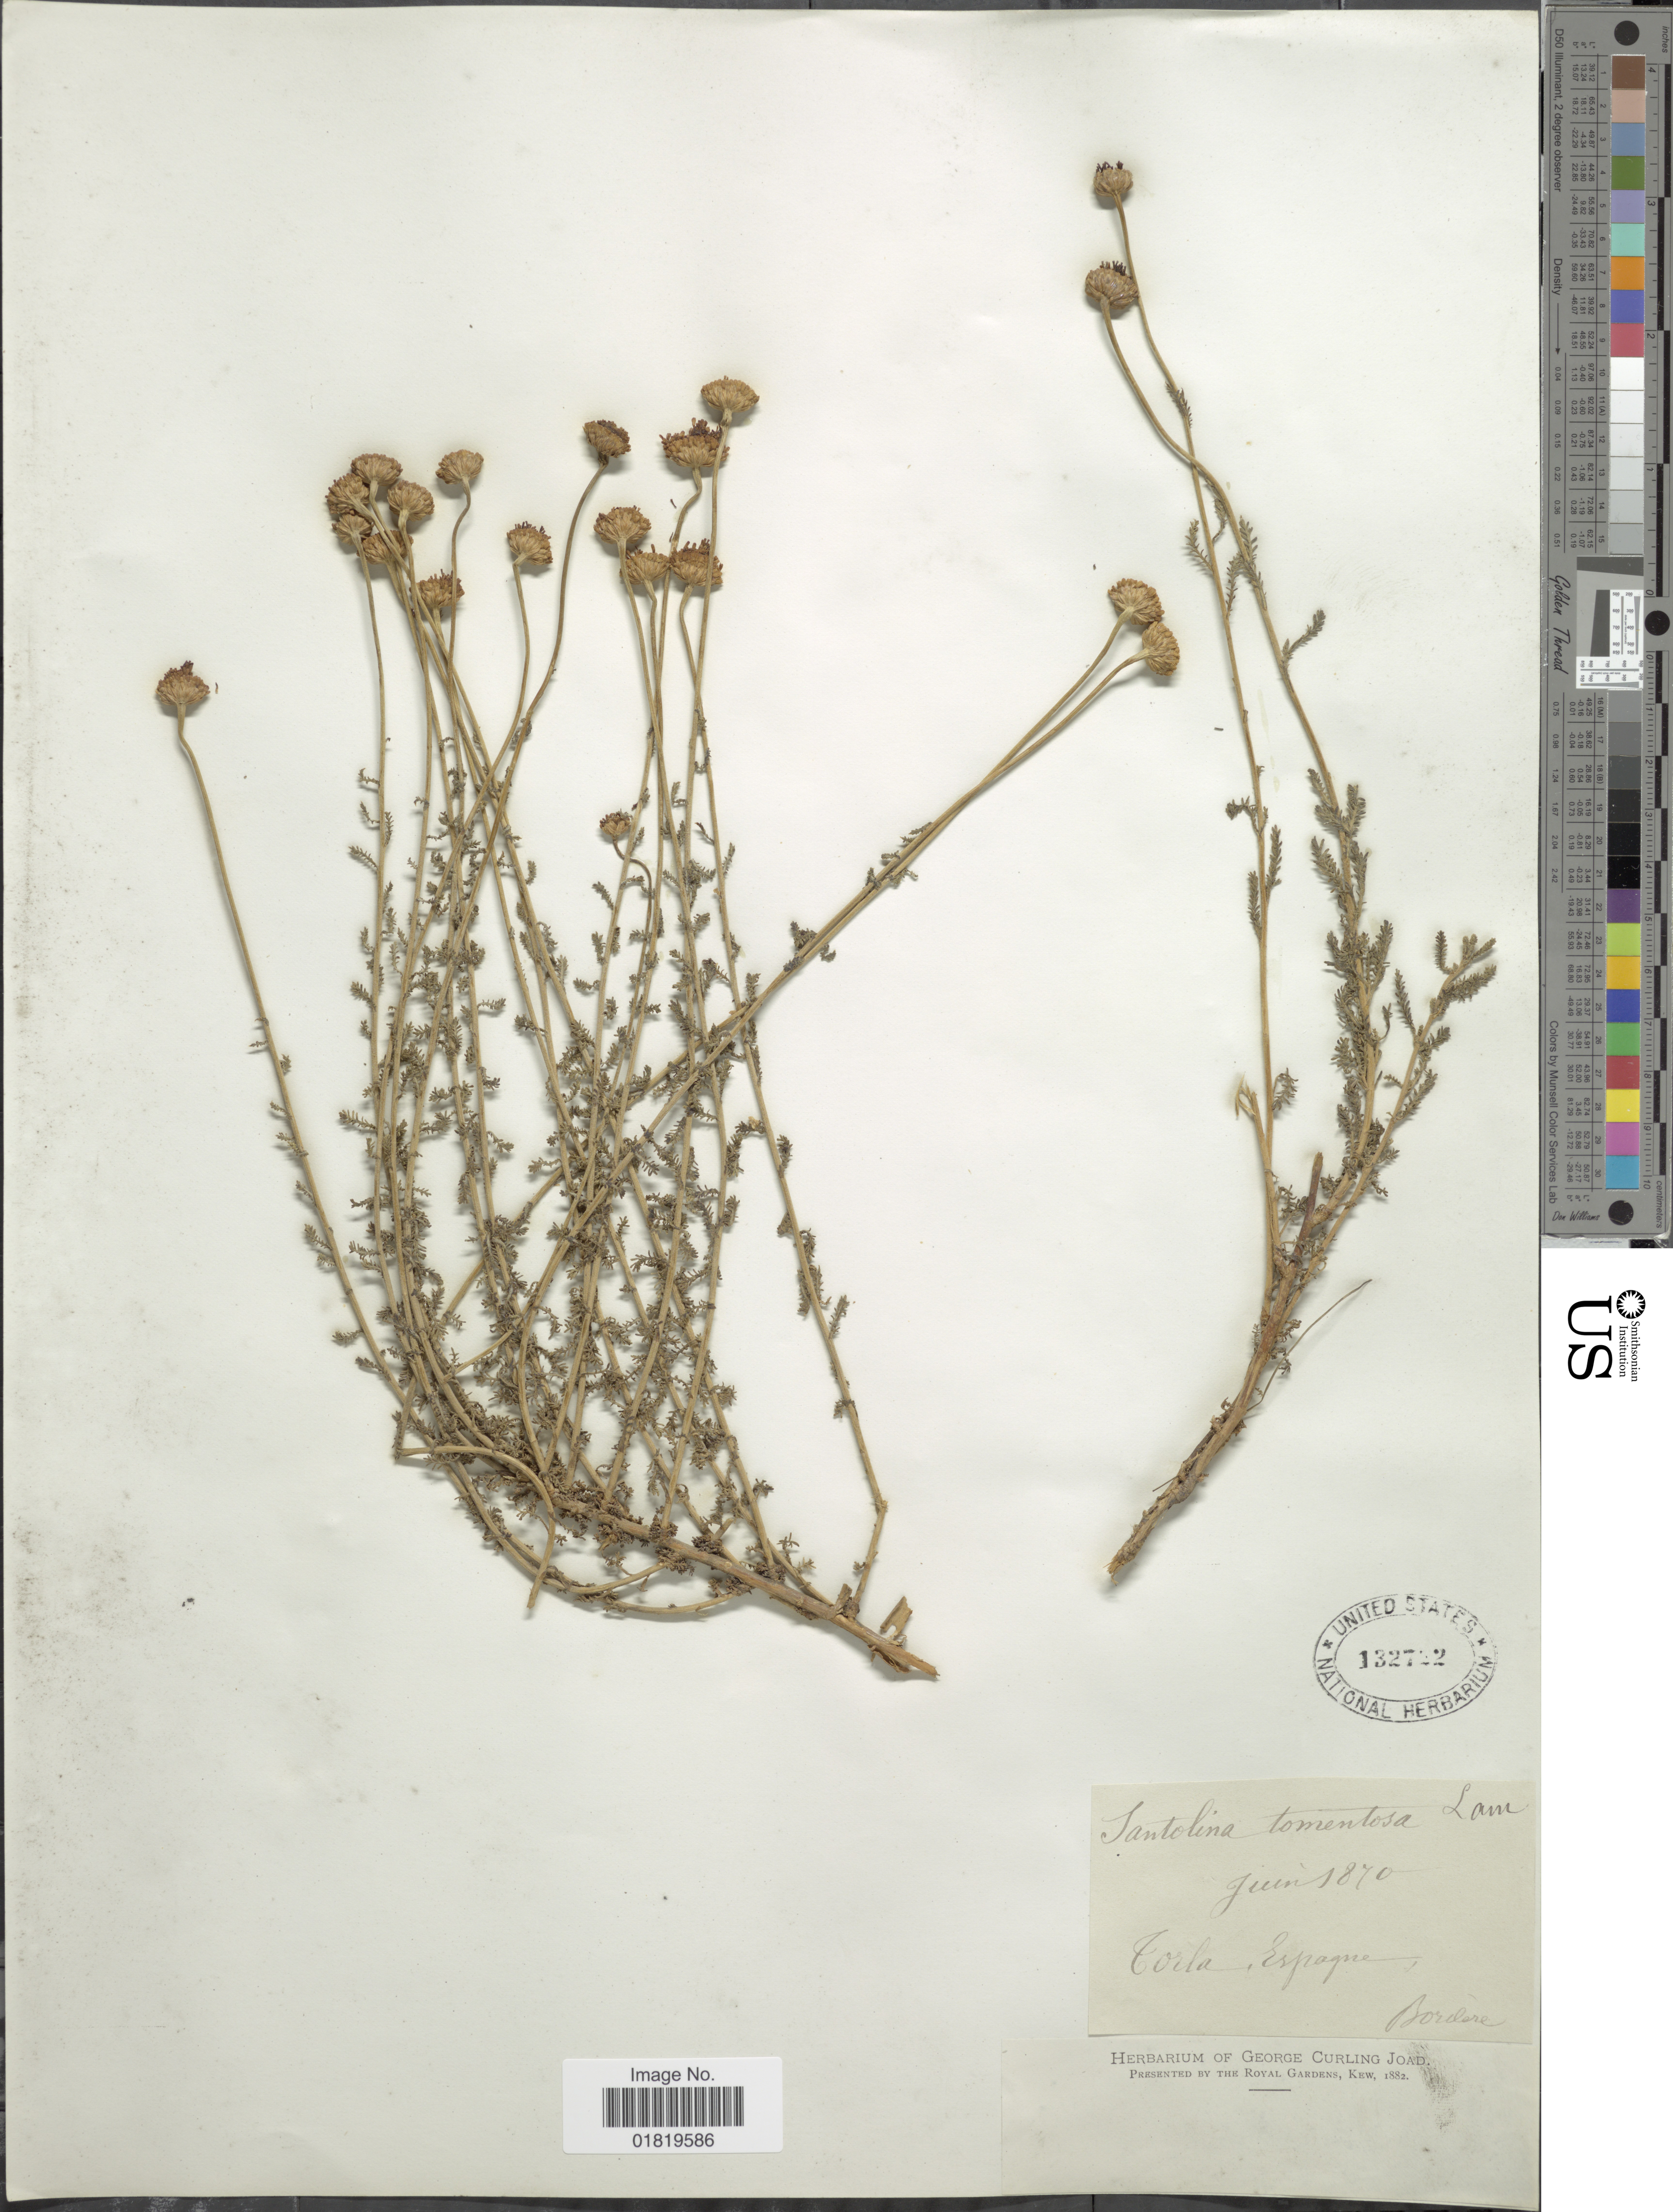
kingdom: Plantae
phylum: Tracheophyta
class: Magnoliopsida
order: Asterales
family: Asteraceae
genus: Santolina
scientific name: Santolina tomentosa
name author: Lam.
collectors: -. Bordere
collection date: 1870-06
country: Spain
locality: Corla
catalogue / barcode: US 132722